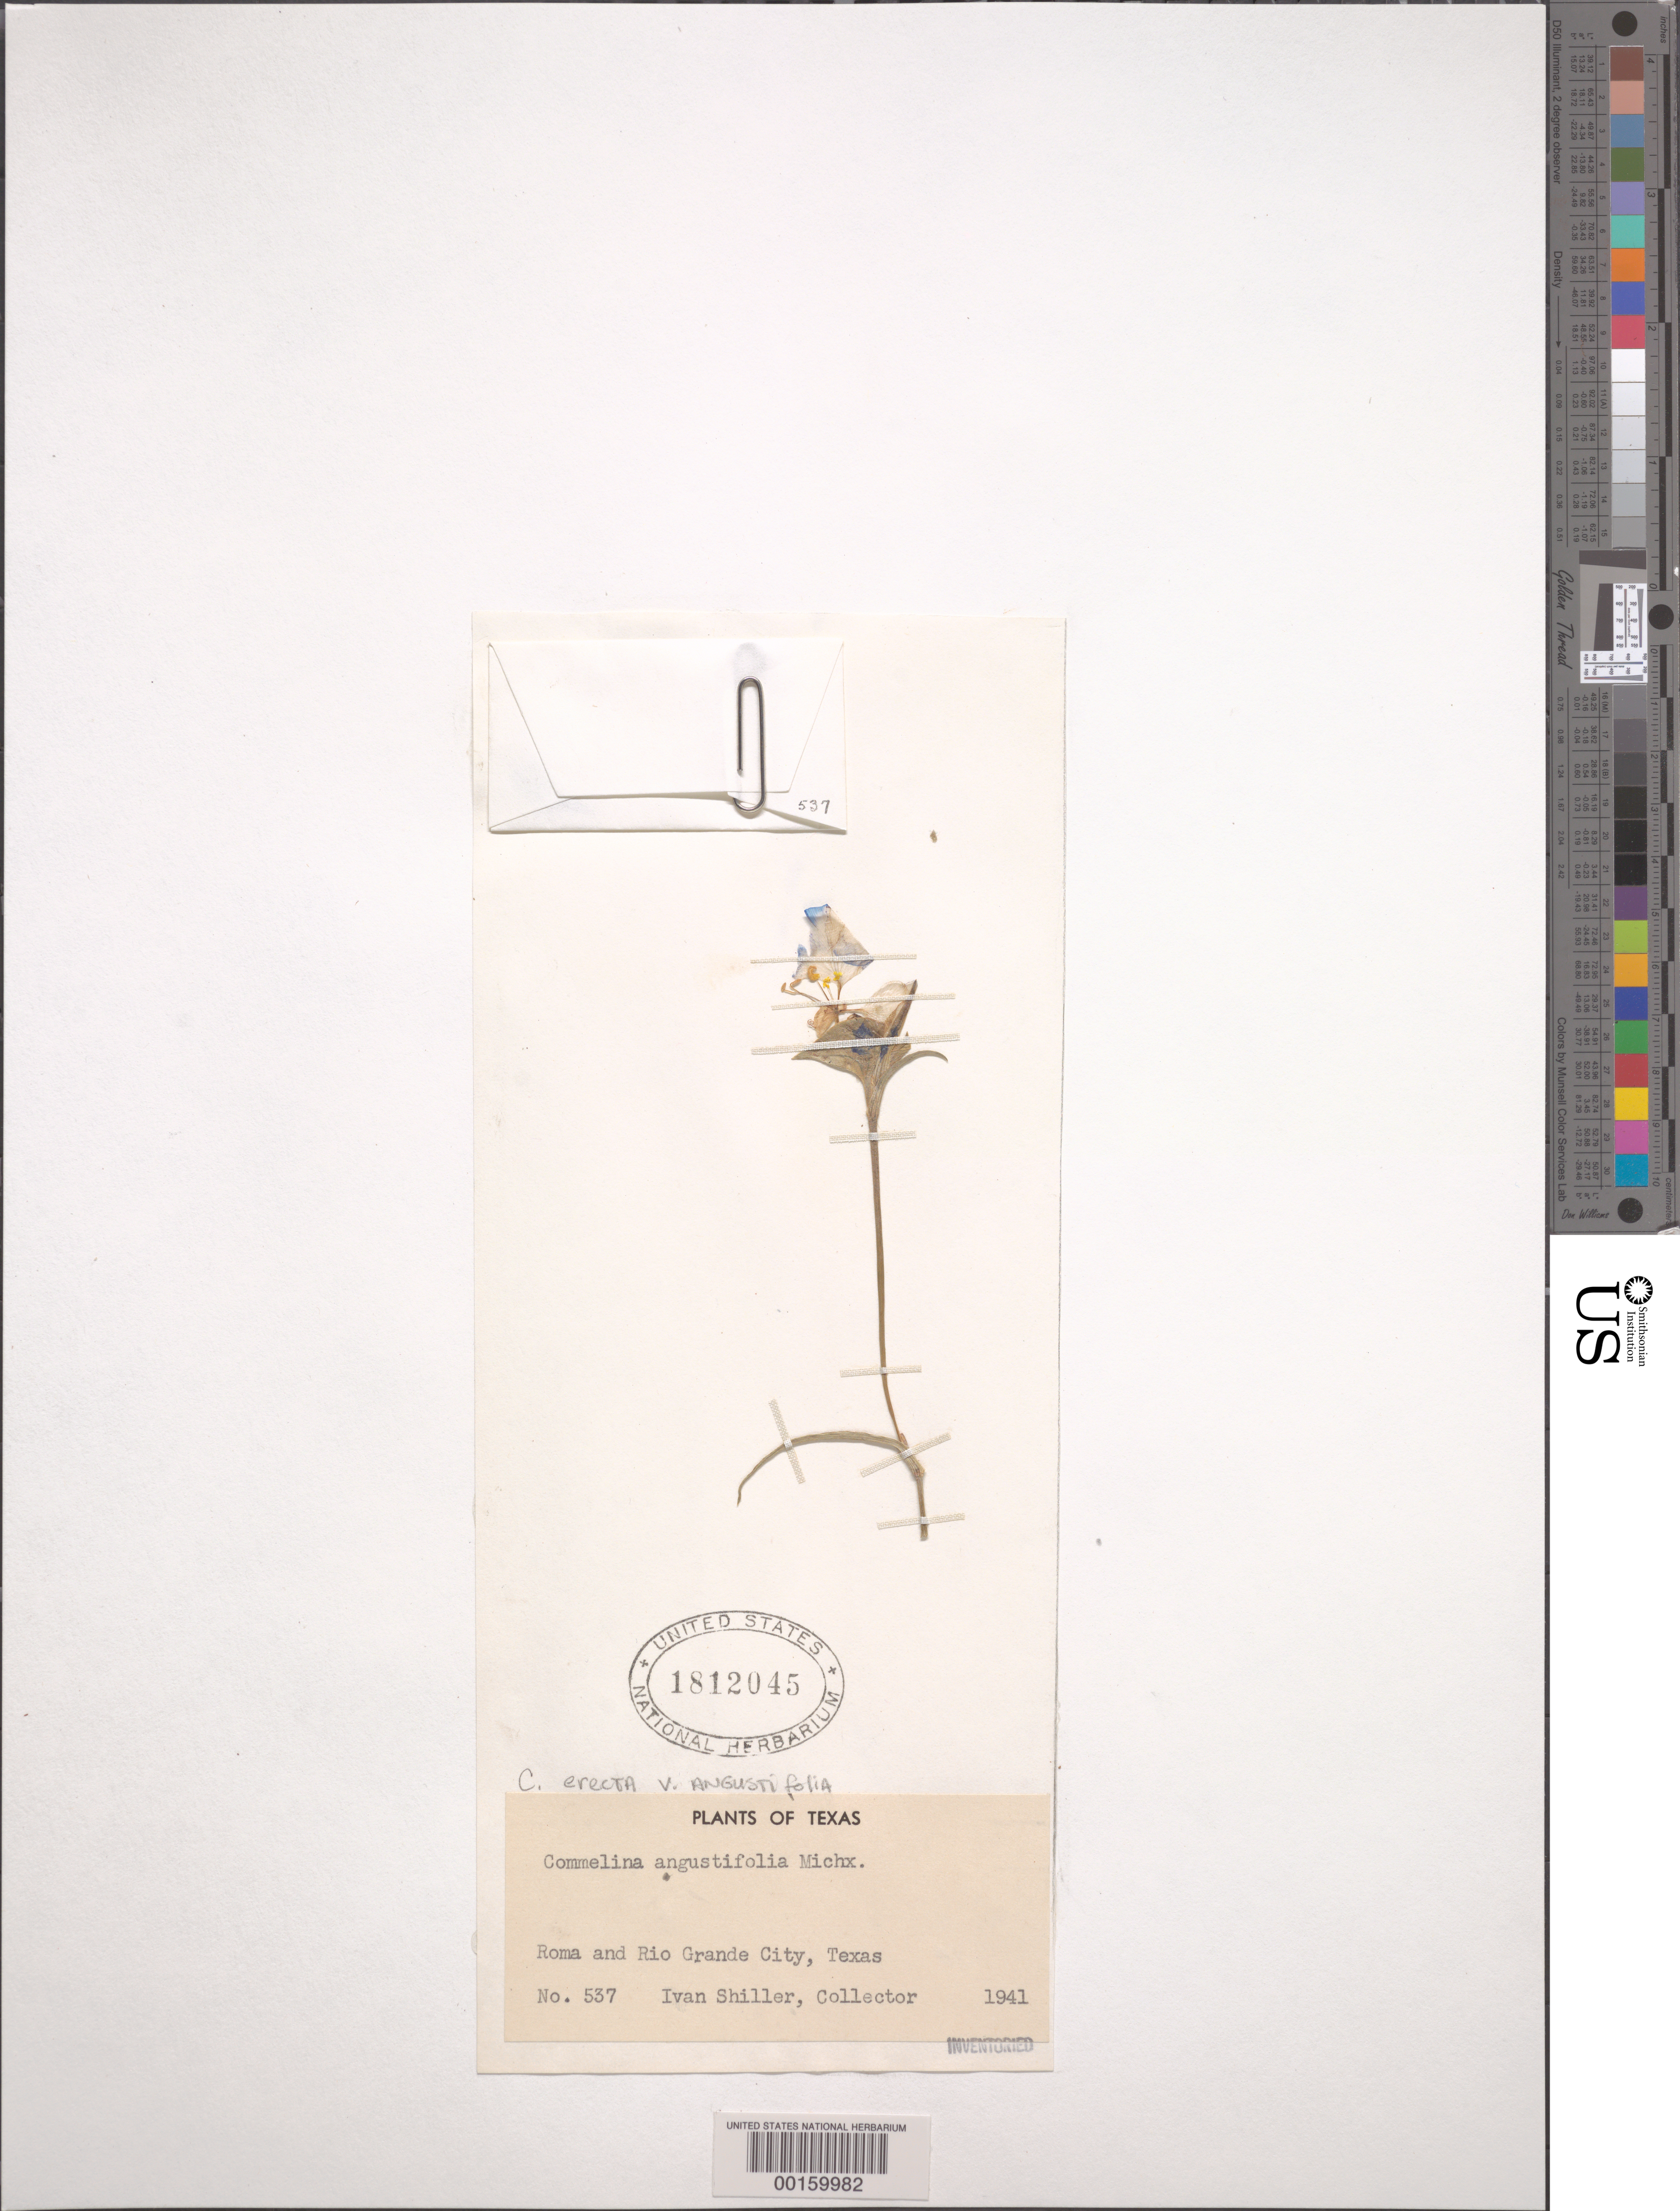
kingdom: Plantae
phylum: Tracheophyta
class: Liliopsida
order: Commelinales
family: Commelinaceae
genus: Commelina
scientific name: Commelina erecta var. angustifolia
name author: (Michx.) Fernald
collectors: I. Schiller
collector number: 537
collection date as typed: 1941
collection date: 1941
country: United States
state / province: Texas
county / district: Cameron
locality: Brownsville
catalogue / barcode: US 1812045